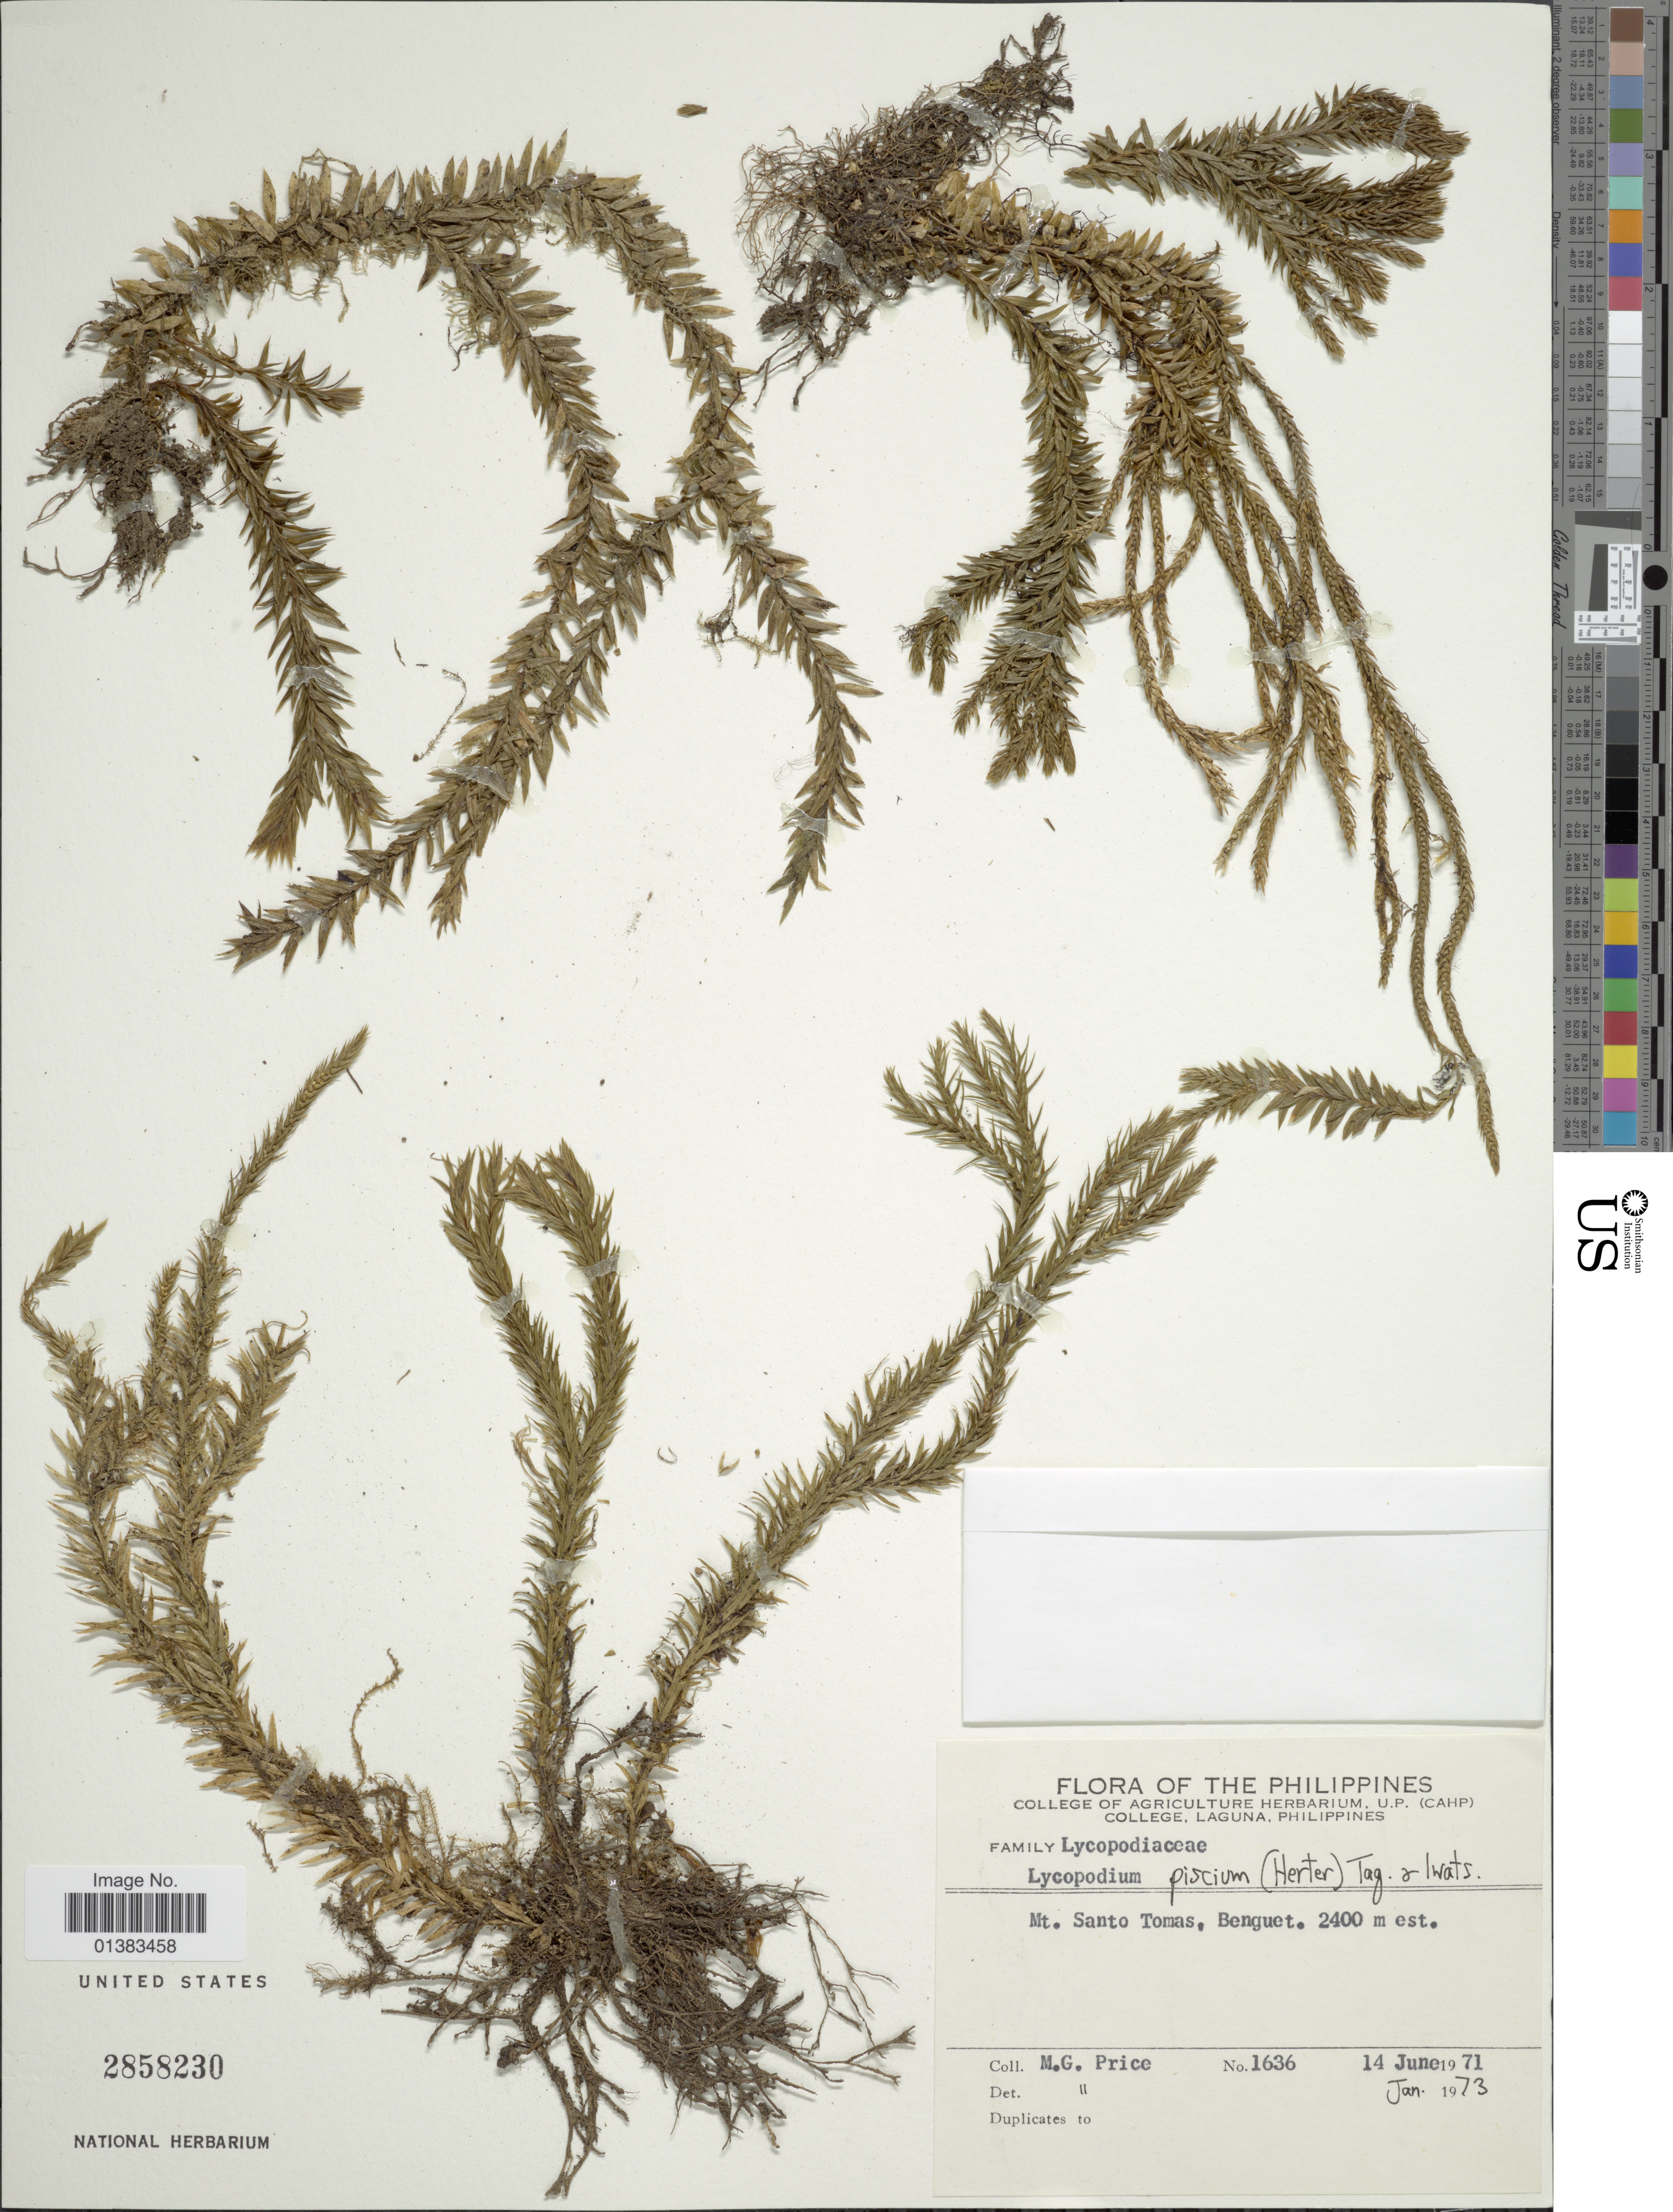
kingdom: Plantae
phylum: Tracheophyta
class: Lycopodiopsida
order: Lycopodiales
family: Lycopodiaceae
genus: Phlegmariurus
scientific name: Phlegmariurus proliferus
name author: (Blume) A. R. Field & Bostock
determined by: Field, A. R.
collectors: M. G. Price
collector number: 1636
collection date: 1971-06-14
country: Philippines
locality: Mt. Santo Tomas, Benguet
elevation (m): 2400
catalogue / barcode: US 2858230